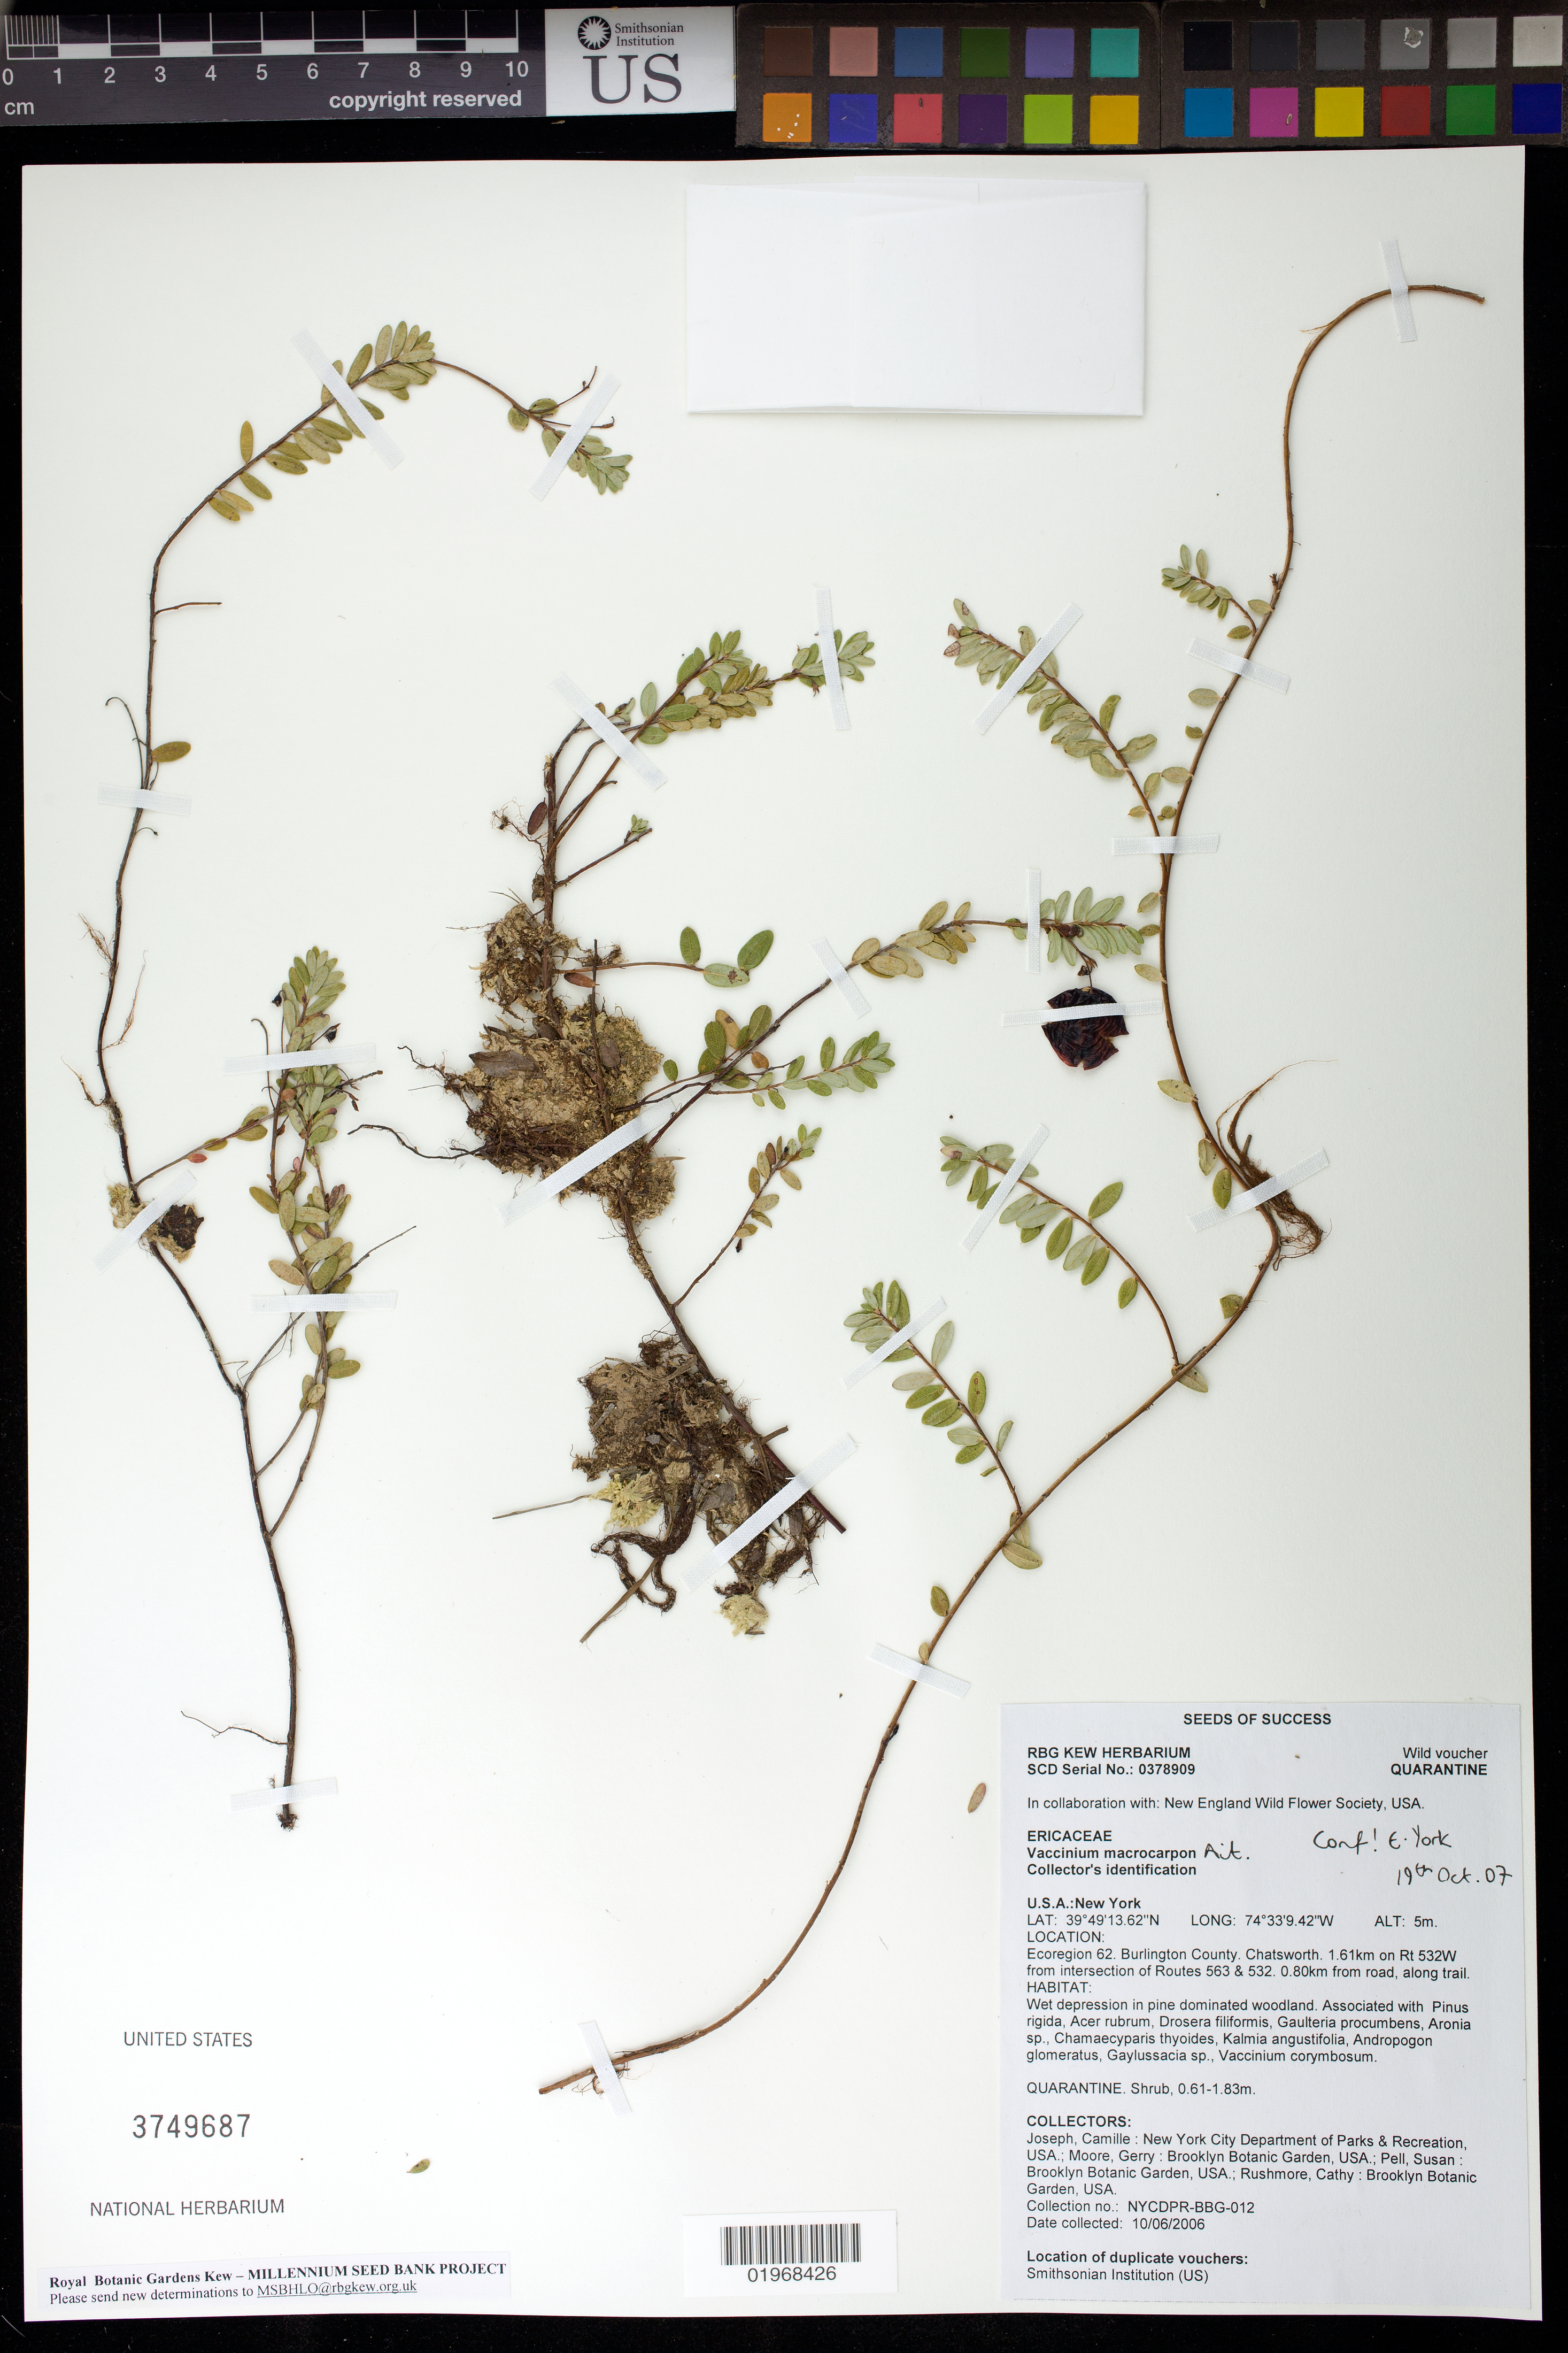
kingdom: Plantae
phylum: Tracheophyta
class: Magnoliopsida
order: Ericales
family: Ericaceae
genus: Vaccinium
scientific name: Vaccinium macrocarpon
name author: Aiton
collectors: C. Joseph, G. Moore, S. Pell & C. Rushmore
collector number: NYCDPR-BBG-12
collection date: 2006-06-10 or 2006-10-06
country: United States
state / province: New York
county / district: Burlington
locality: Chatsworth. 1.6 km on Rt 532 W from intersection of Route 563 and 532. 0.8 km from road along trail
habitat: Wet derpession in pine dominated woodland With Pinus rigida, Acer rubrum, Aronia sp., ect.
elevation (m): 5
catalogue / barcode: US 3749687